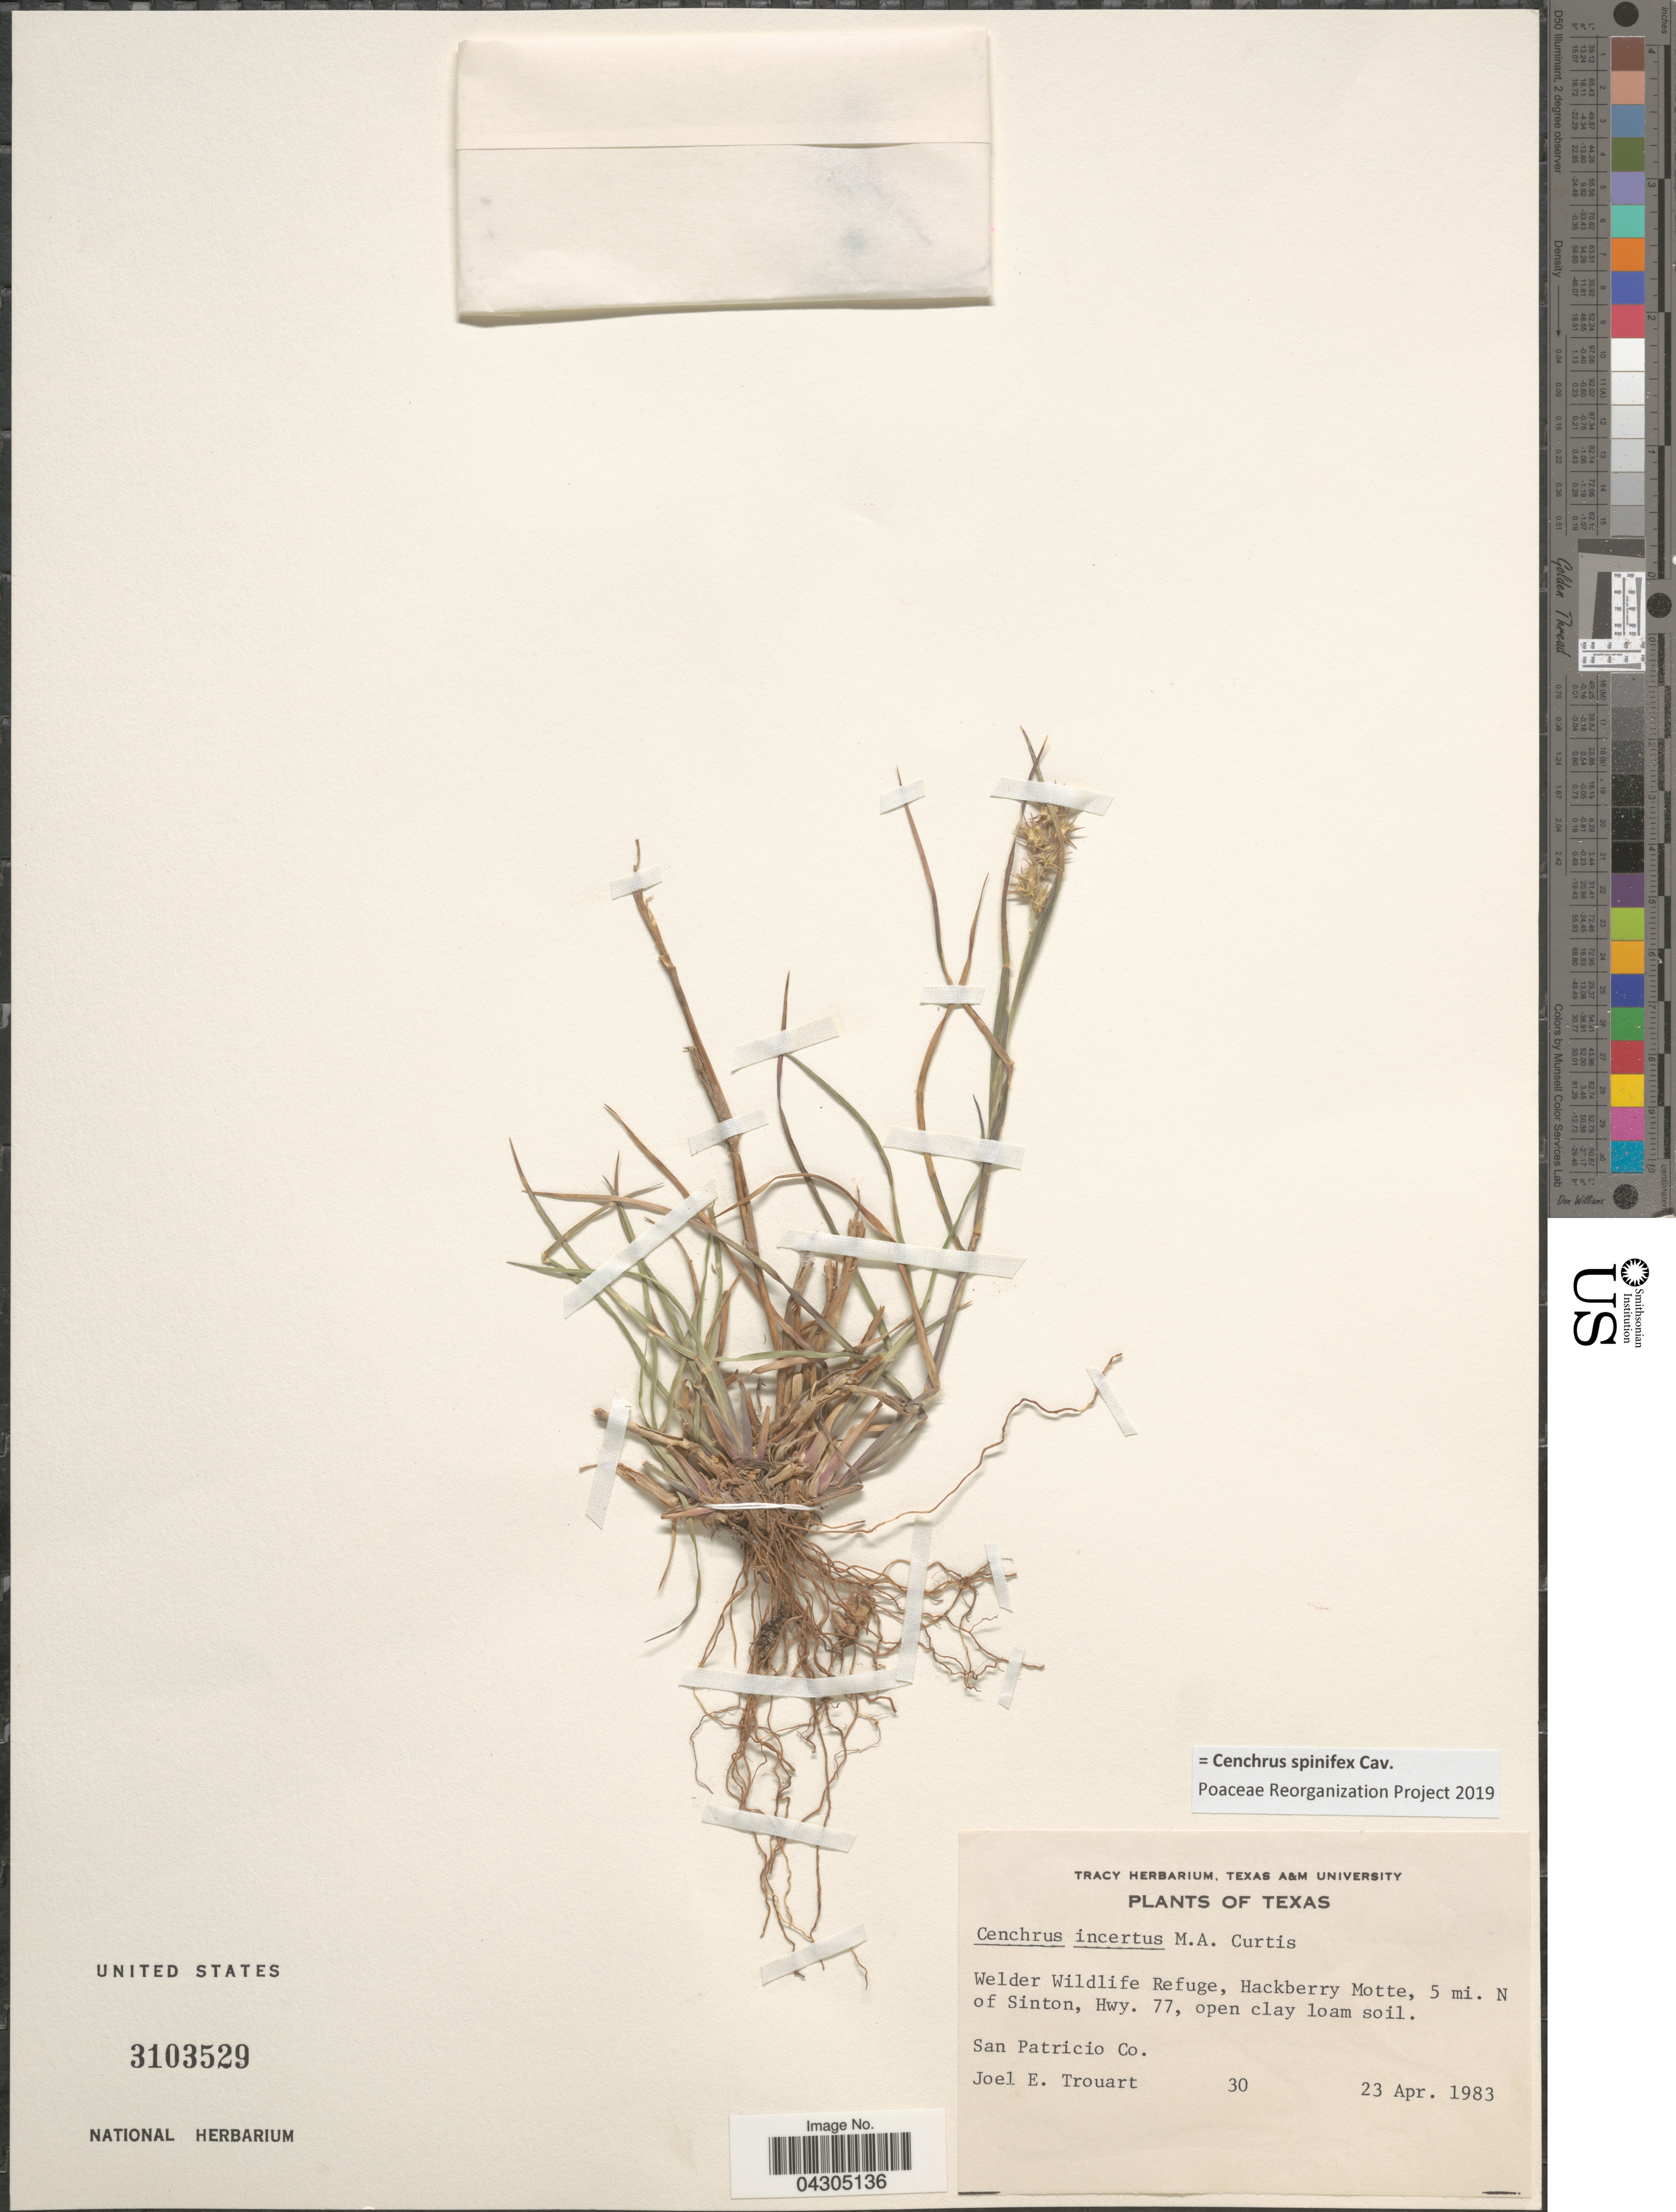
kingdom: Plantae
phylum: Tracheophyta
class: Liliopsida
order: Poales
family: Poaceae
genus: Cenchrus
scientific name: Cenchrus spinifex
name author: Cav.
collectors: J. Trouart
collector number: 30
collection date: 1983-04-23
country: United States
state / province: Texas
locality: Welder Wildlife Refuge, Hackberry Motte, 5 mi. N of Sinton, Hwy. 77, open clay loam soil. San Patricio Co.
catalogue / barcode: US 3103529